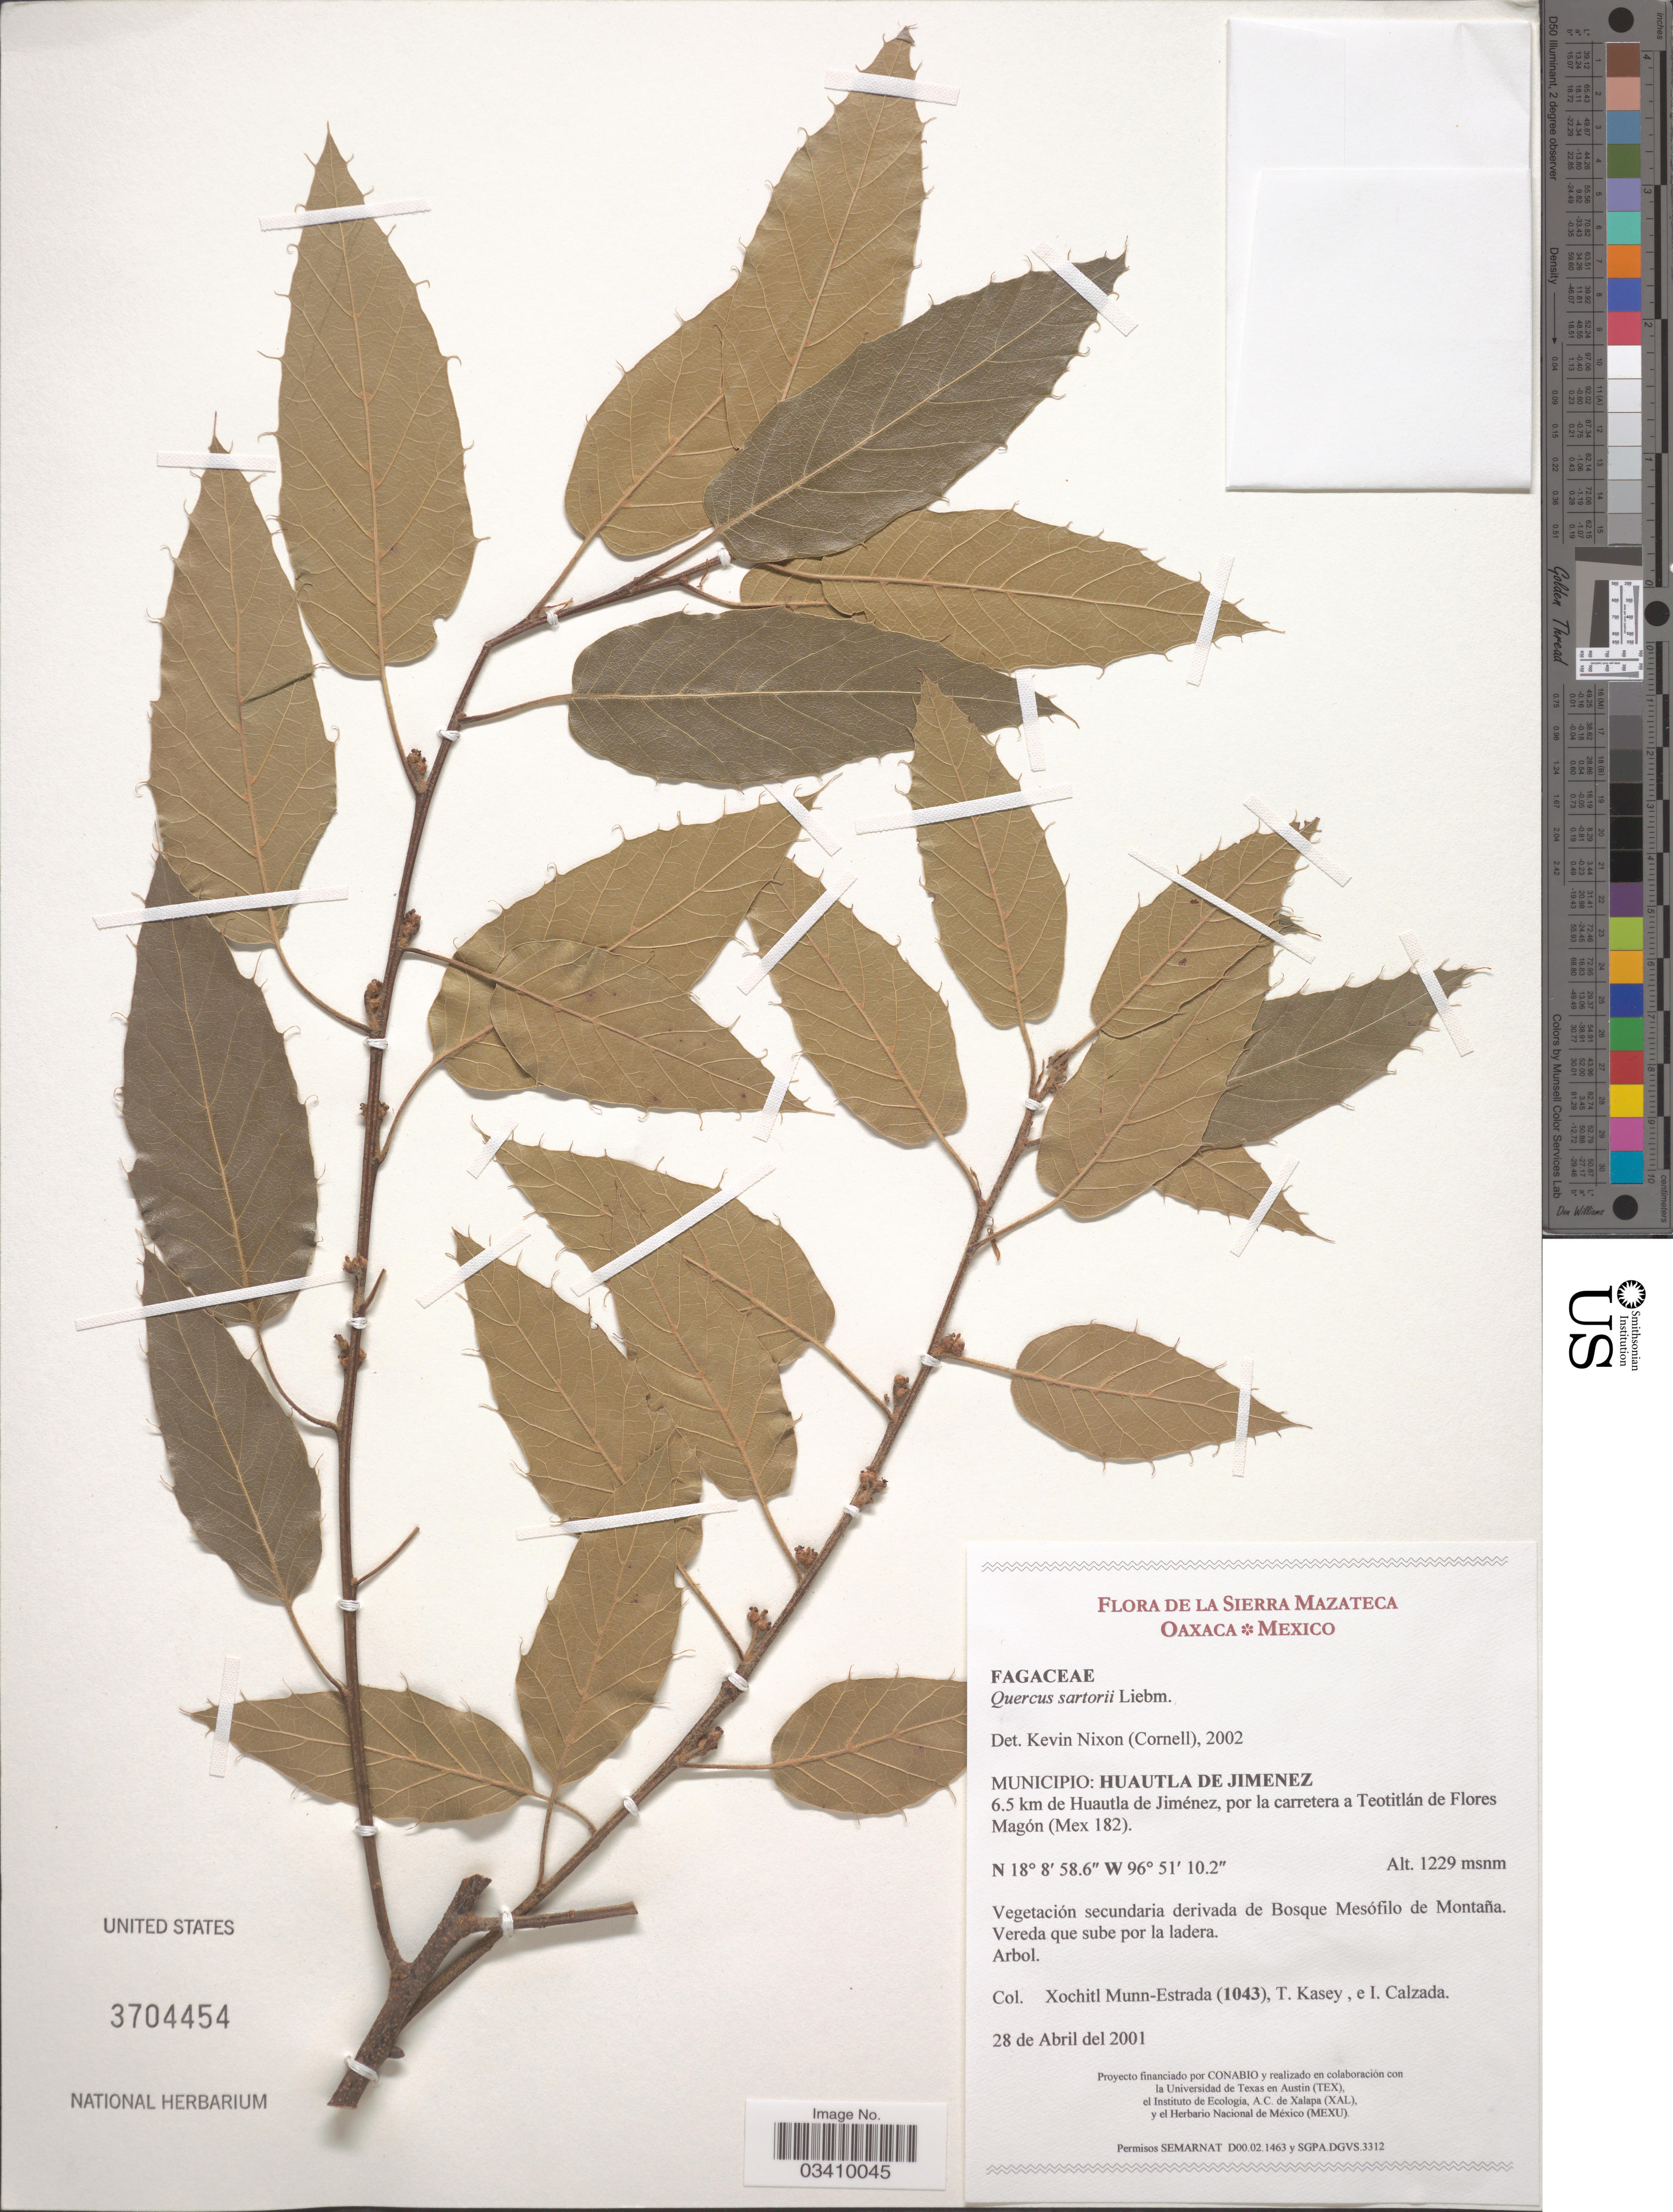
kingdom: Plantae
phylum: Tracheophyta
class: Magnoliopsida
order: Fagales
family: Fagaceae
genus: Quercus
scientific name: Quercus sartorii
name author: Liebm.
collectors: X. Munn-Estrada, T. Kasey & I. Calzada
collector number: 1043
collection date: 2001-04-28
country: Mexico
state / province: Oaxaca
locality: Sierra Mazateca. Municipio: Huautla de Jimenez. 6.5 km de Huautla de Jiménez, por la carretera a Teotitlán de Flores Magón (Mex 182).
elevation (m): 1229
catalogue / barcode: US 3704454